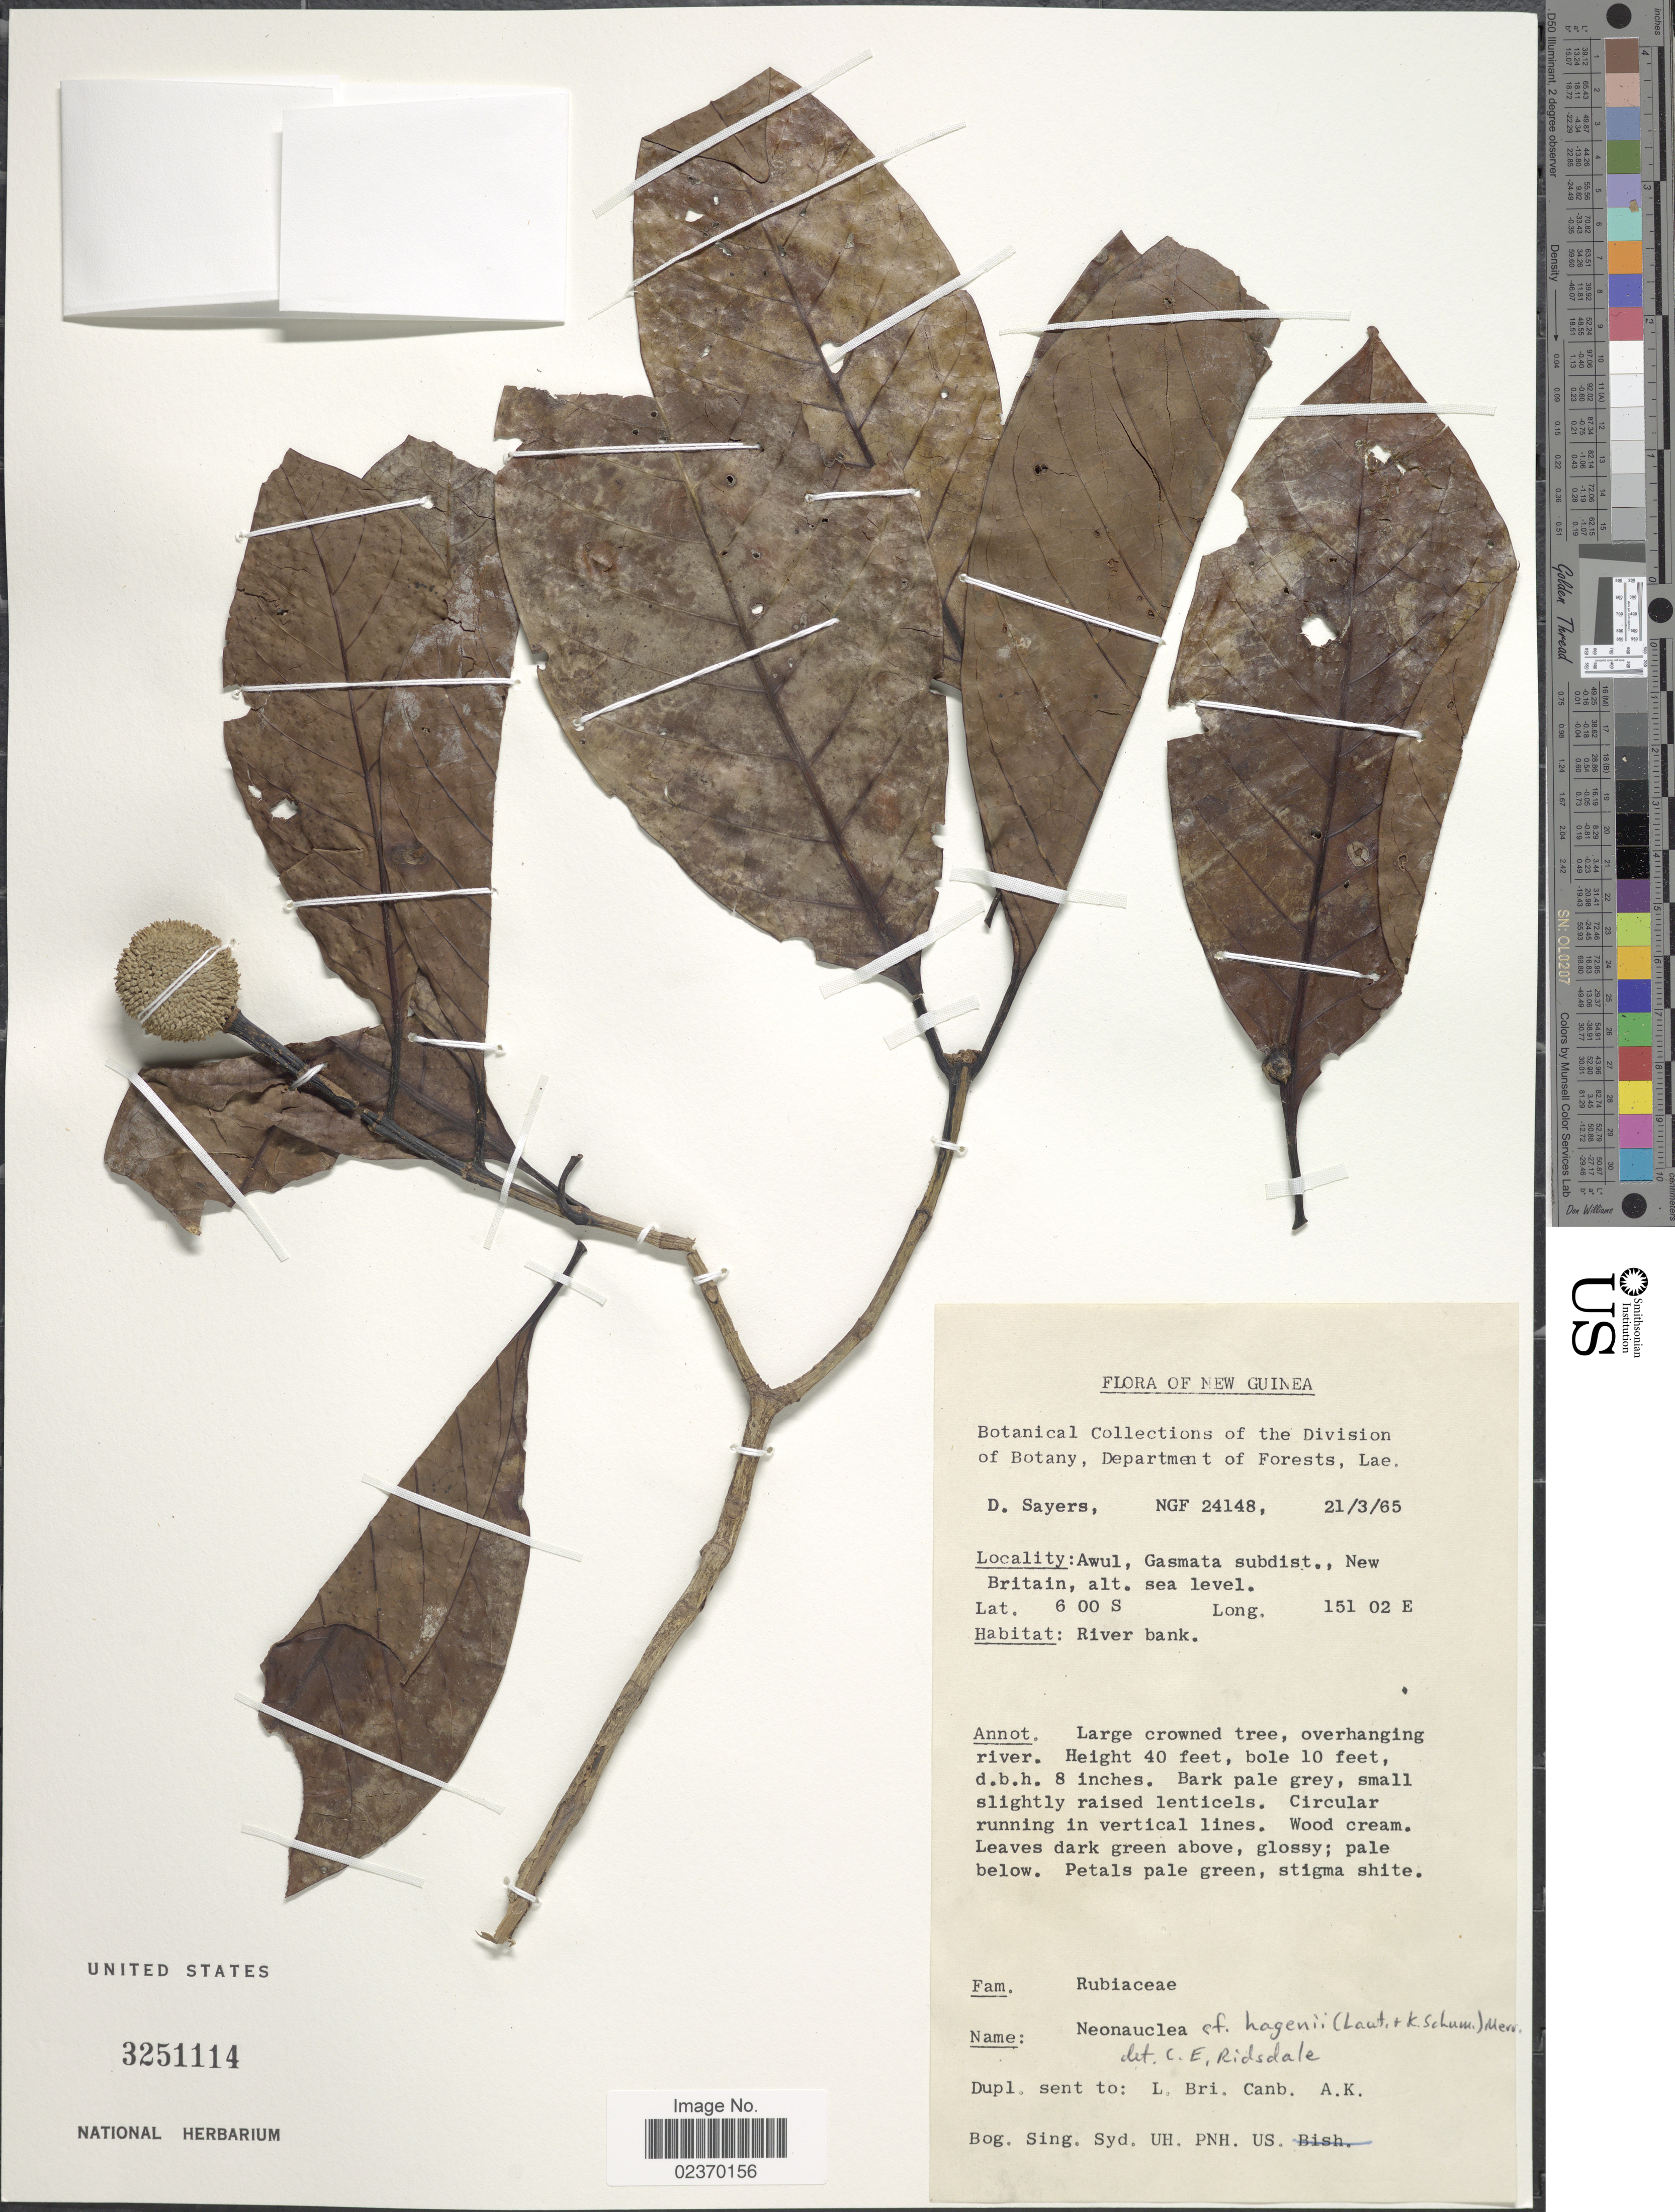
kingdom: Plantae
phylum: Tracheophyta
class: Magnoliopsida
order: Gentianales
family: Rubiaceae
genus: Neonauclea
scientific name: Neonauclea hagenii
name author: (Lauterb. & K. Schum.) Merr.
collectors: D. Sayers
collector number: NGF 24148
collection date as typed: Transcribed d/m/y: 21/3/65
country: Papua New Guinea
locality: New Guinea, Awul, Gasmata subdist., New Britain, River bank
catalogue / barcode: US 3251114